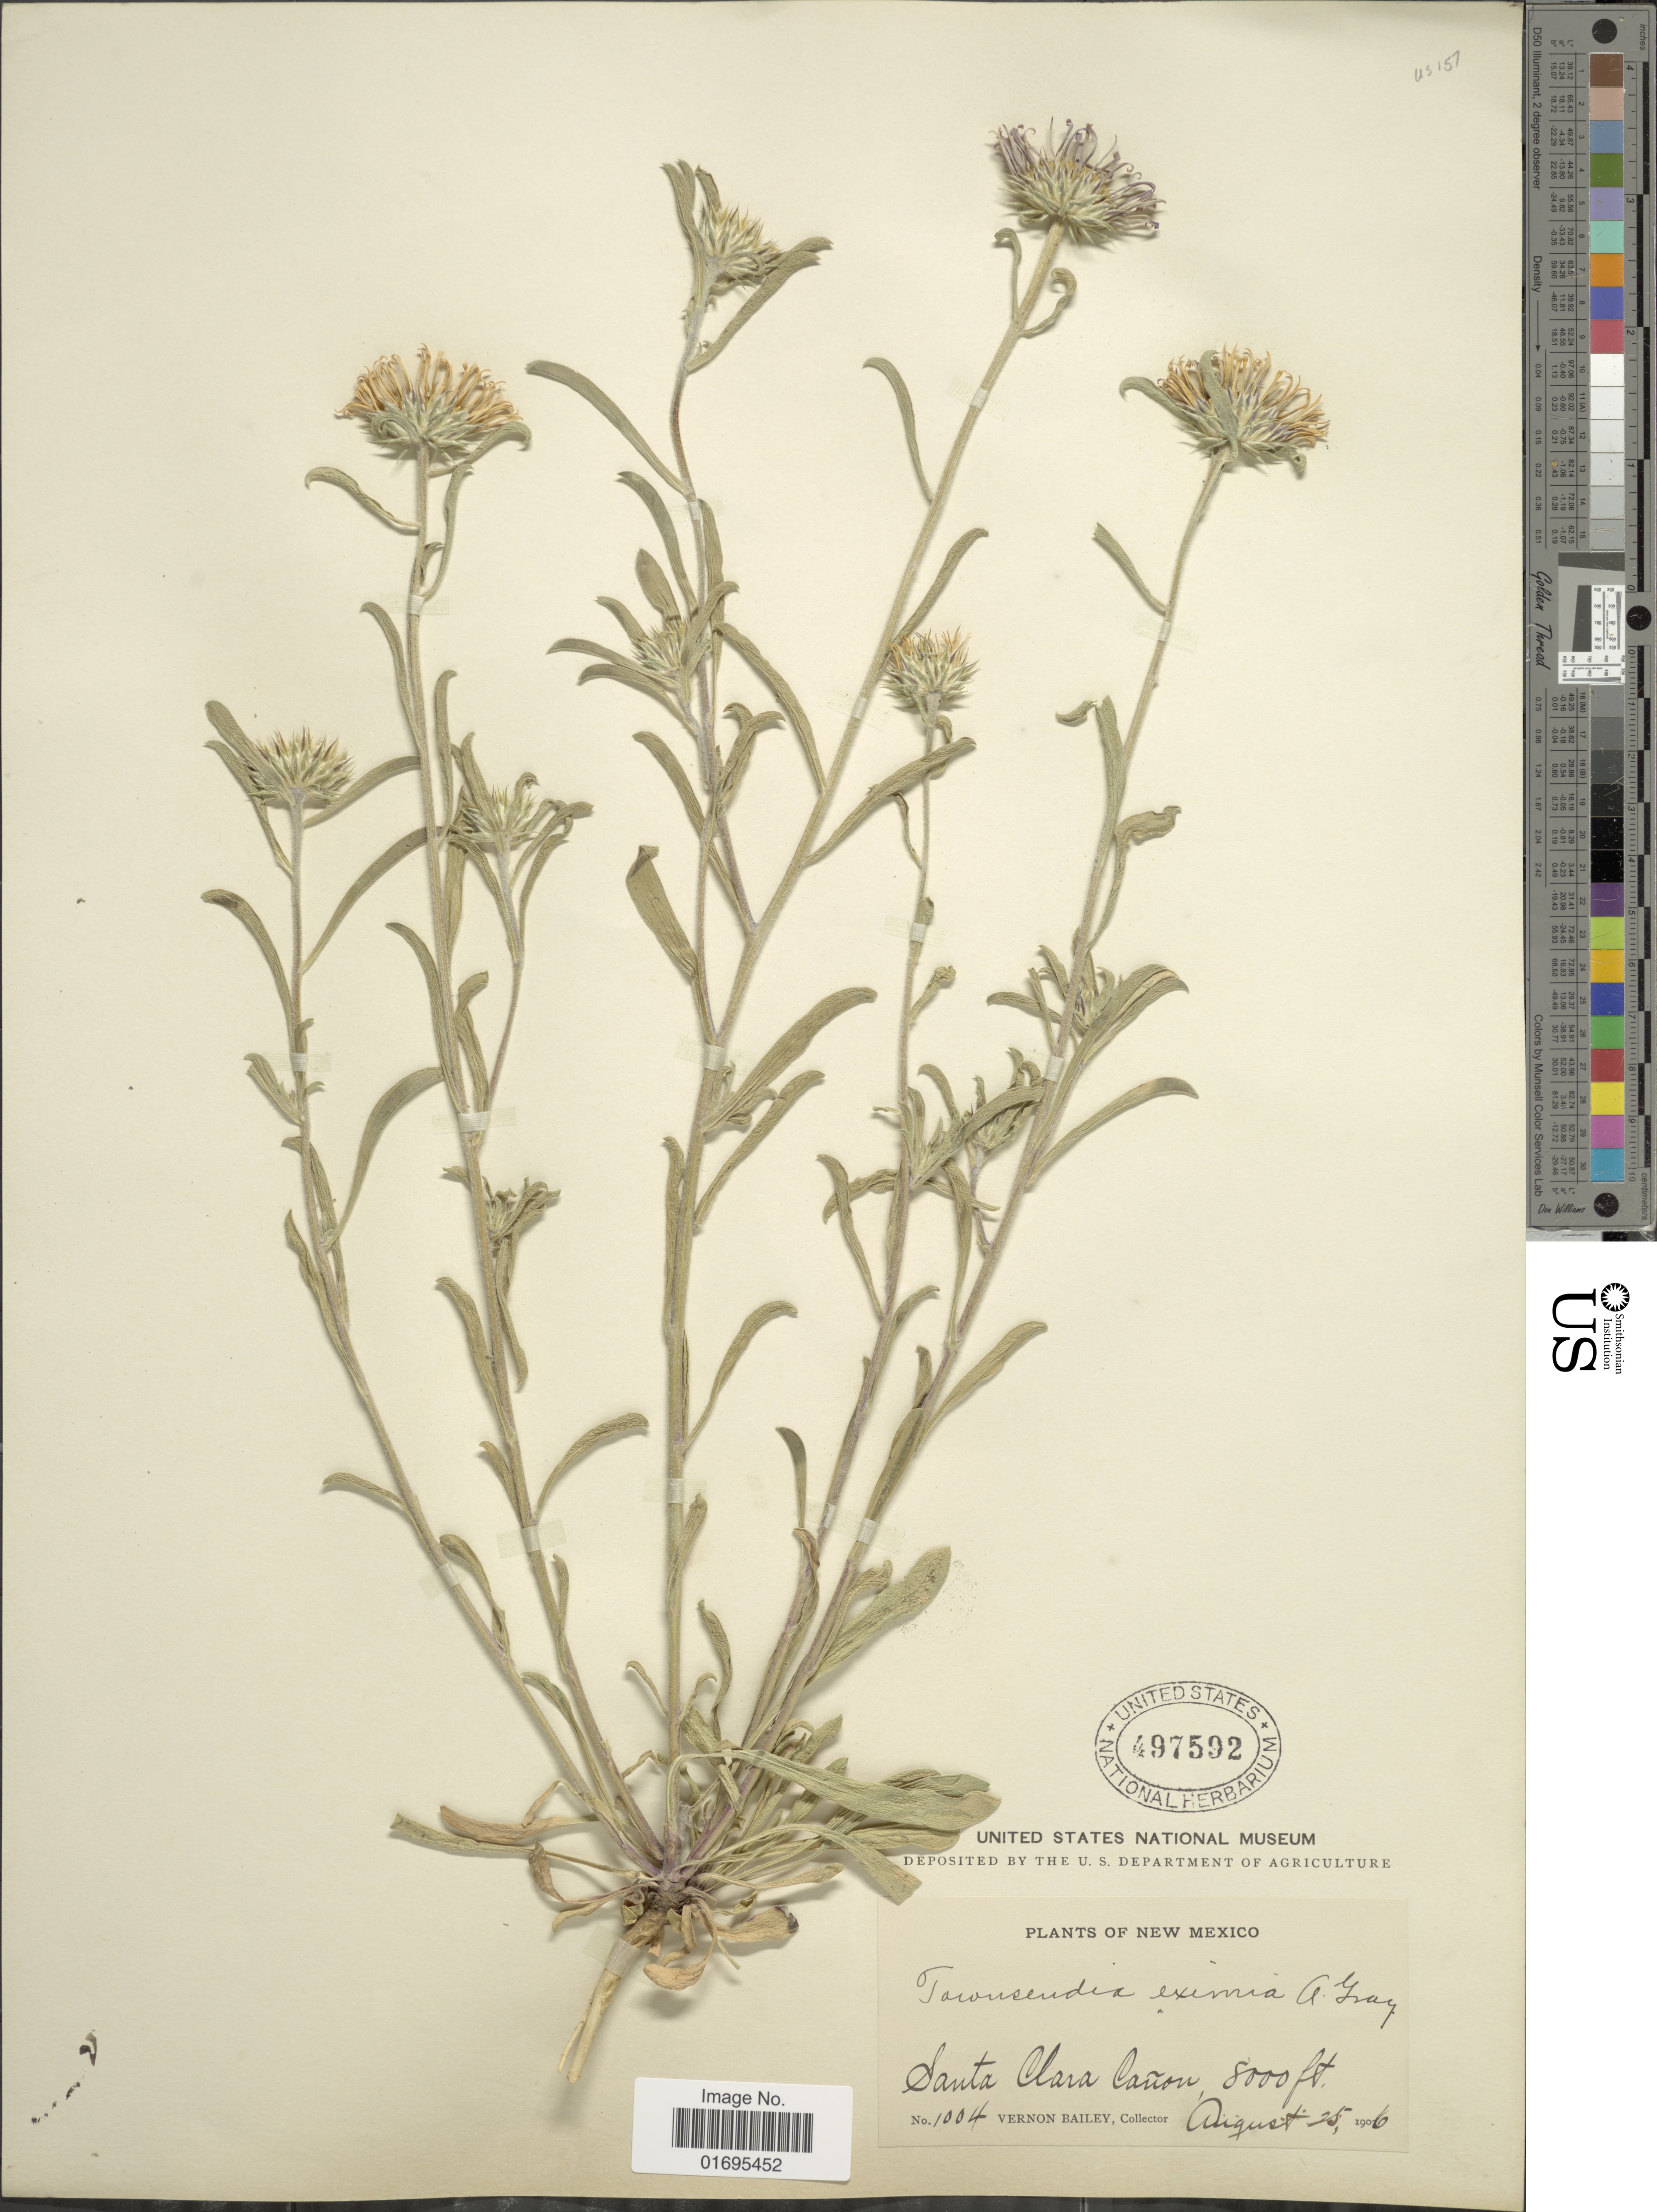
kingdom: Plantae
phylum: Tracheophyta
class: Magnoliopsida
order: Asterales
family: Asteraceae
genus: Townsendia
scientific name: Townsendia eximia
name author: A. Gray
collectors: V. O. Bailey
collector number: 1004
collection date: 1906-08-25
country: United States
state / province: New Mexico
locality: Santa Clara Cañon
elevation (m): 2438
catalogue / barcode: US 497592